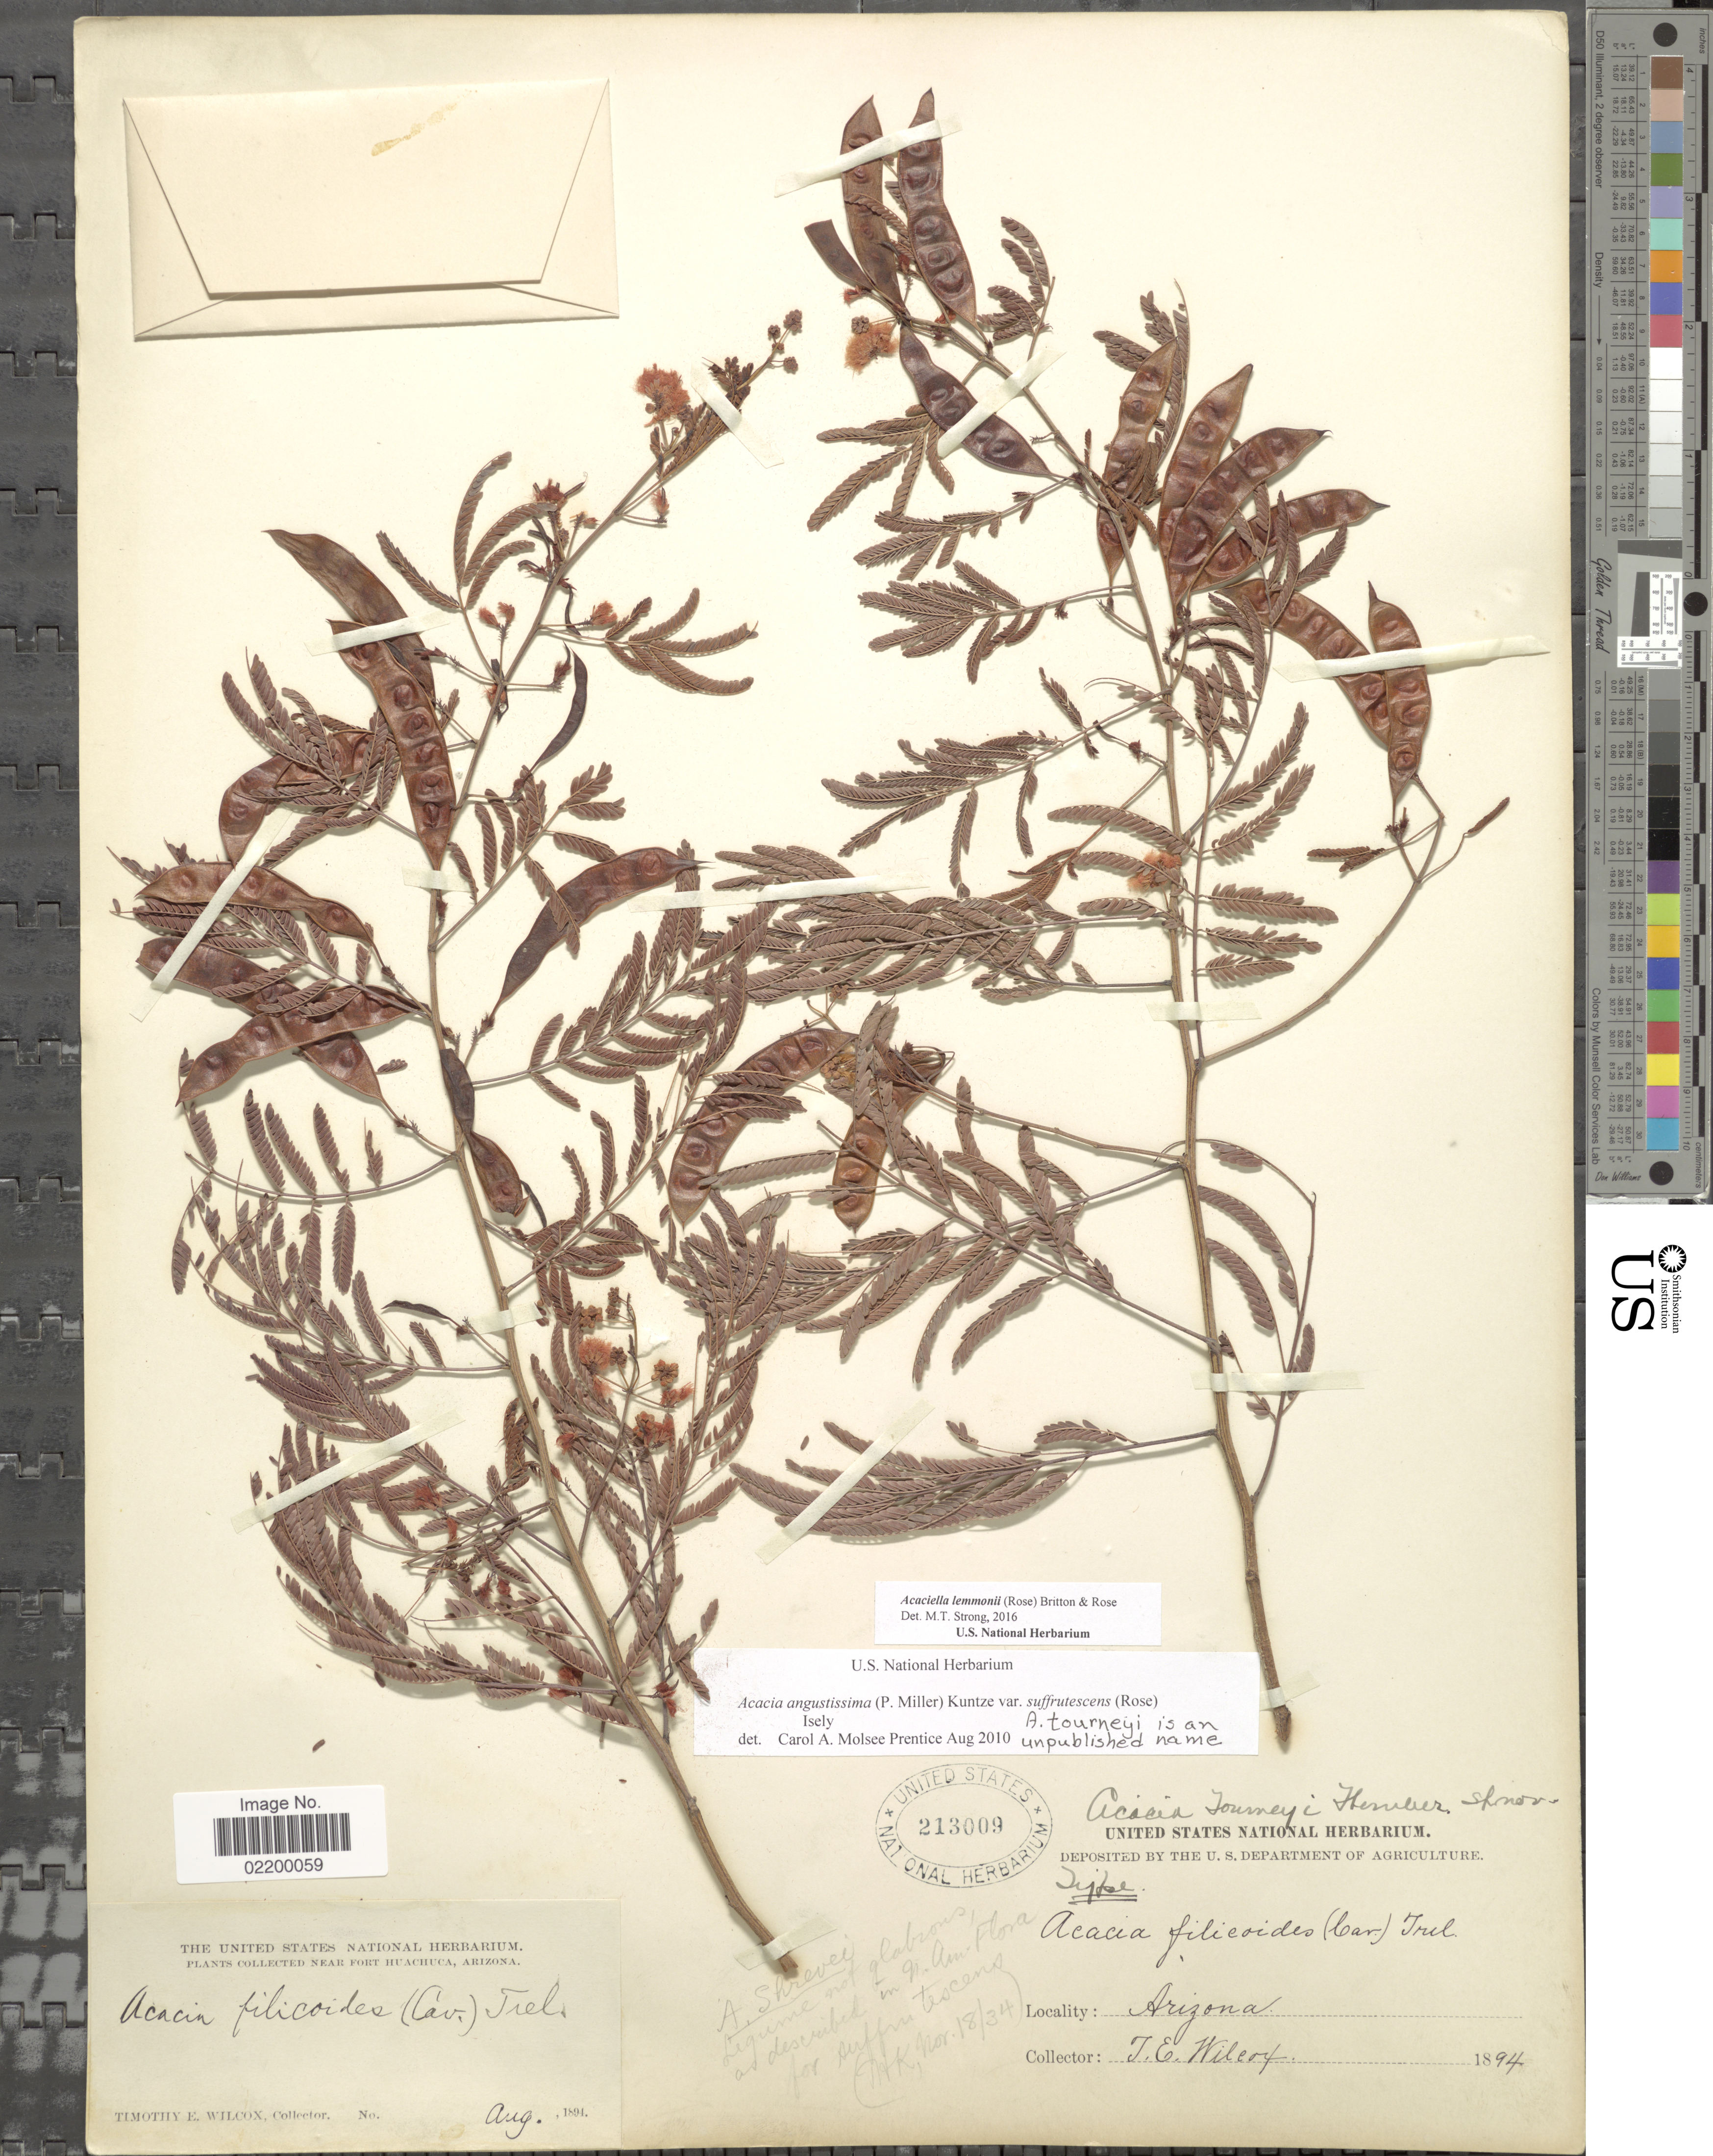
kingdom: Plantae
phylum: Tracheophyta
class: Magnoliopsida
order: Fabales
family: Fabaceae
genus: Acaciella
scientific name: Acaciella lemmonii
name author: (Rose) Britton & Rose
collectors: T. E. Wilcox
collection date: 1894-08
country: United States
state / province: Arizona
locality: Arizona.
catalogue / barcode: US 213009